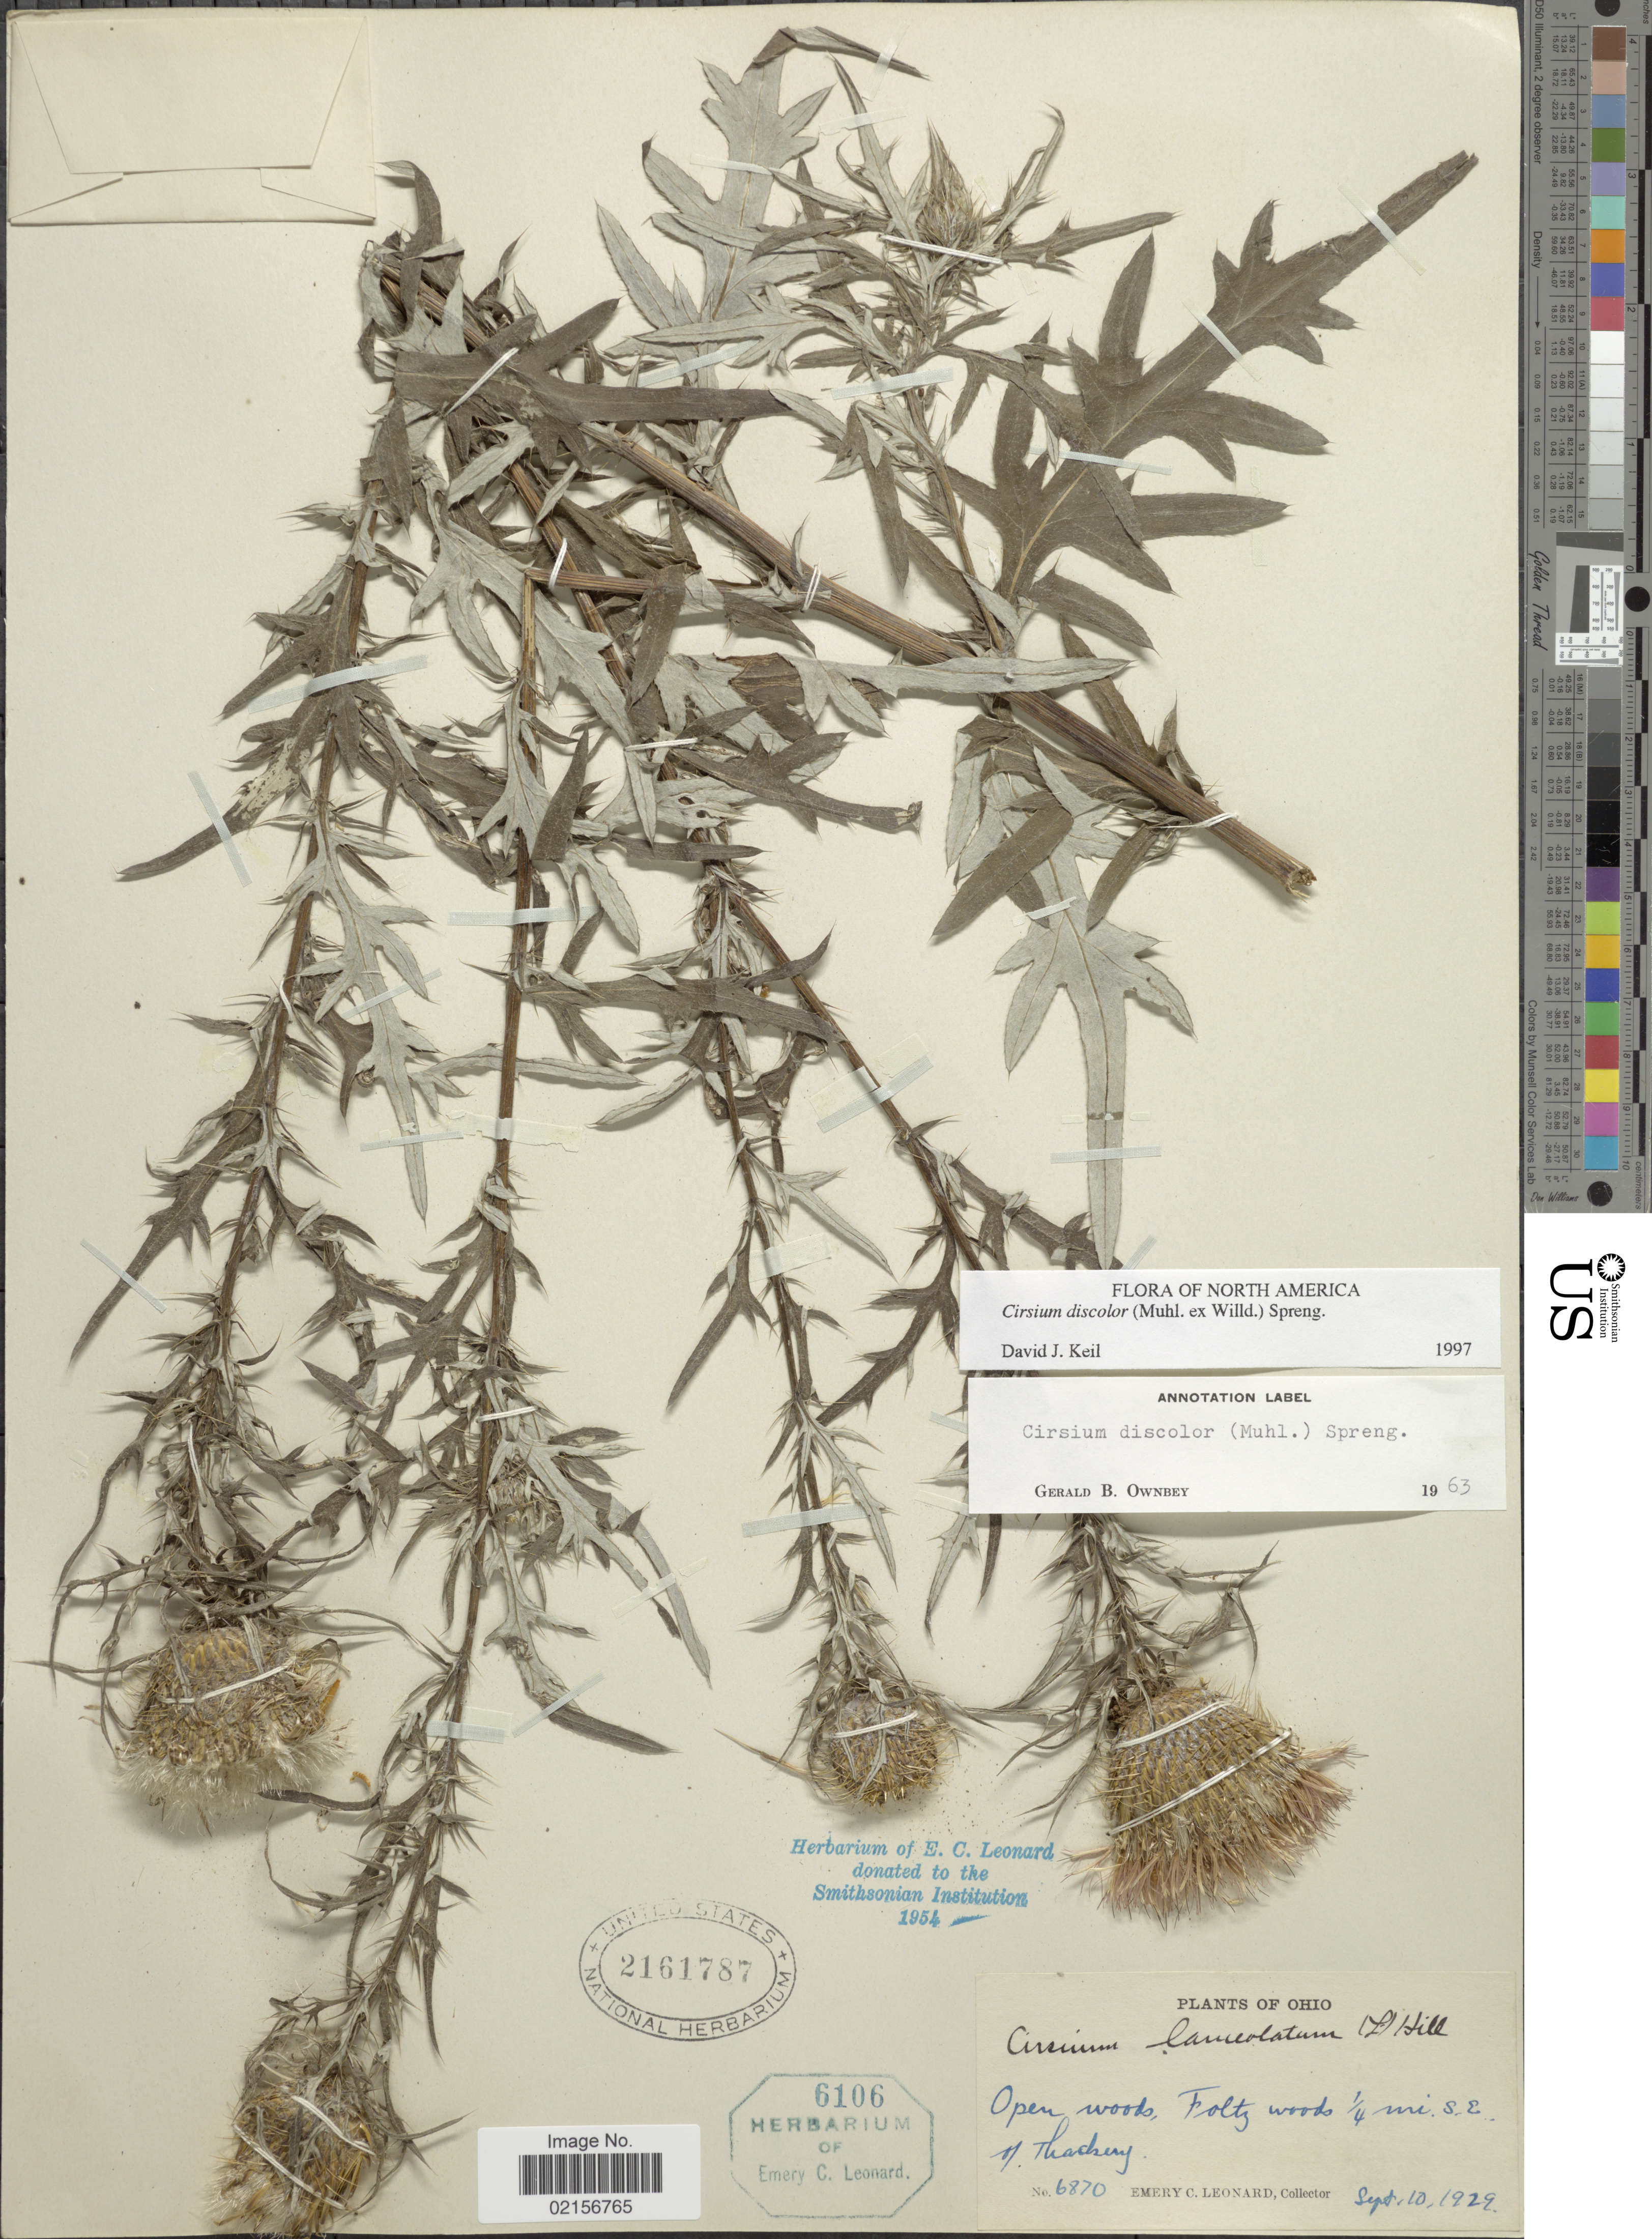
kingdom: Plantae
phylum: Tracheophyta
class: Magnoliopsida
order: Asterales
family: Asteraceae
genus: Cirsium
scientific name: Cirsium discolor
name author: (Muhl. ex Willd.) Spreng.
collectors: E. C. Leonard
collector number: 6870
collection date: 1929-09-10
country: United States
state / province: Ohio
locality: Open woods, Foltz woods ¼ mi S.E. of Thackery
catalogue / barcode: US 2161787